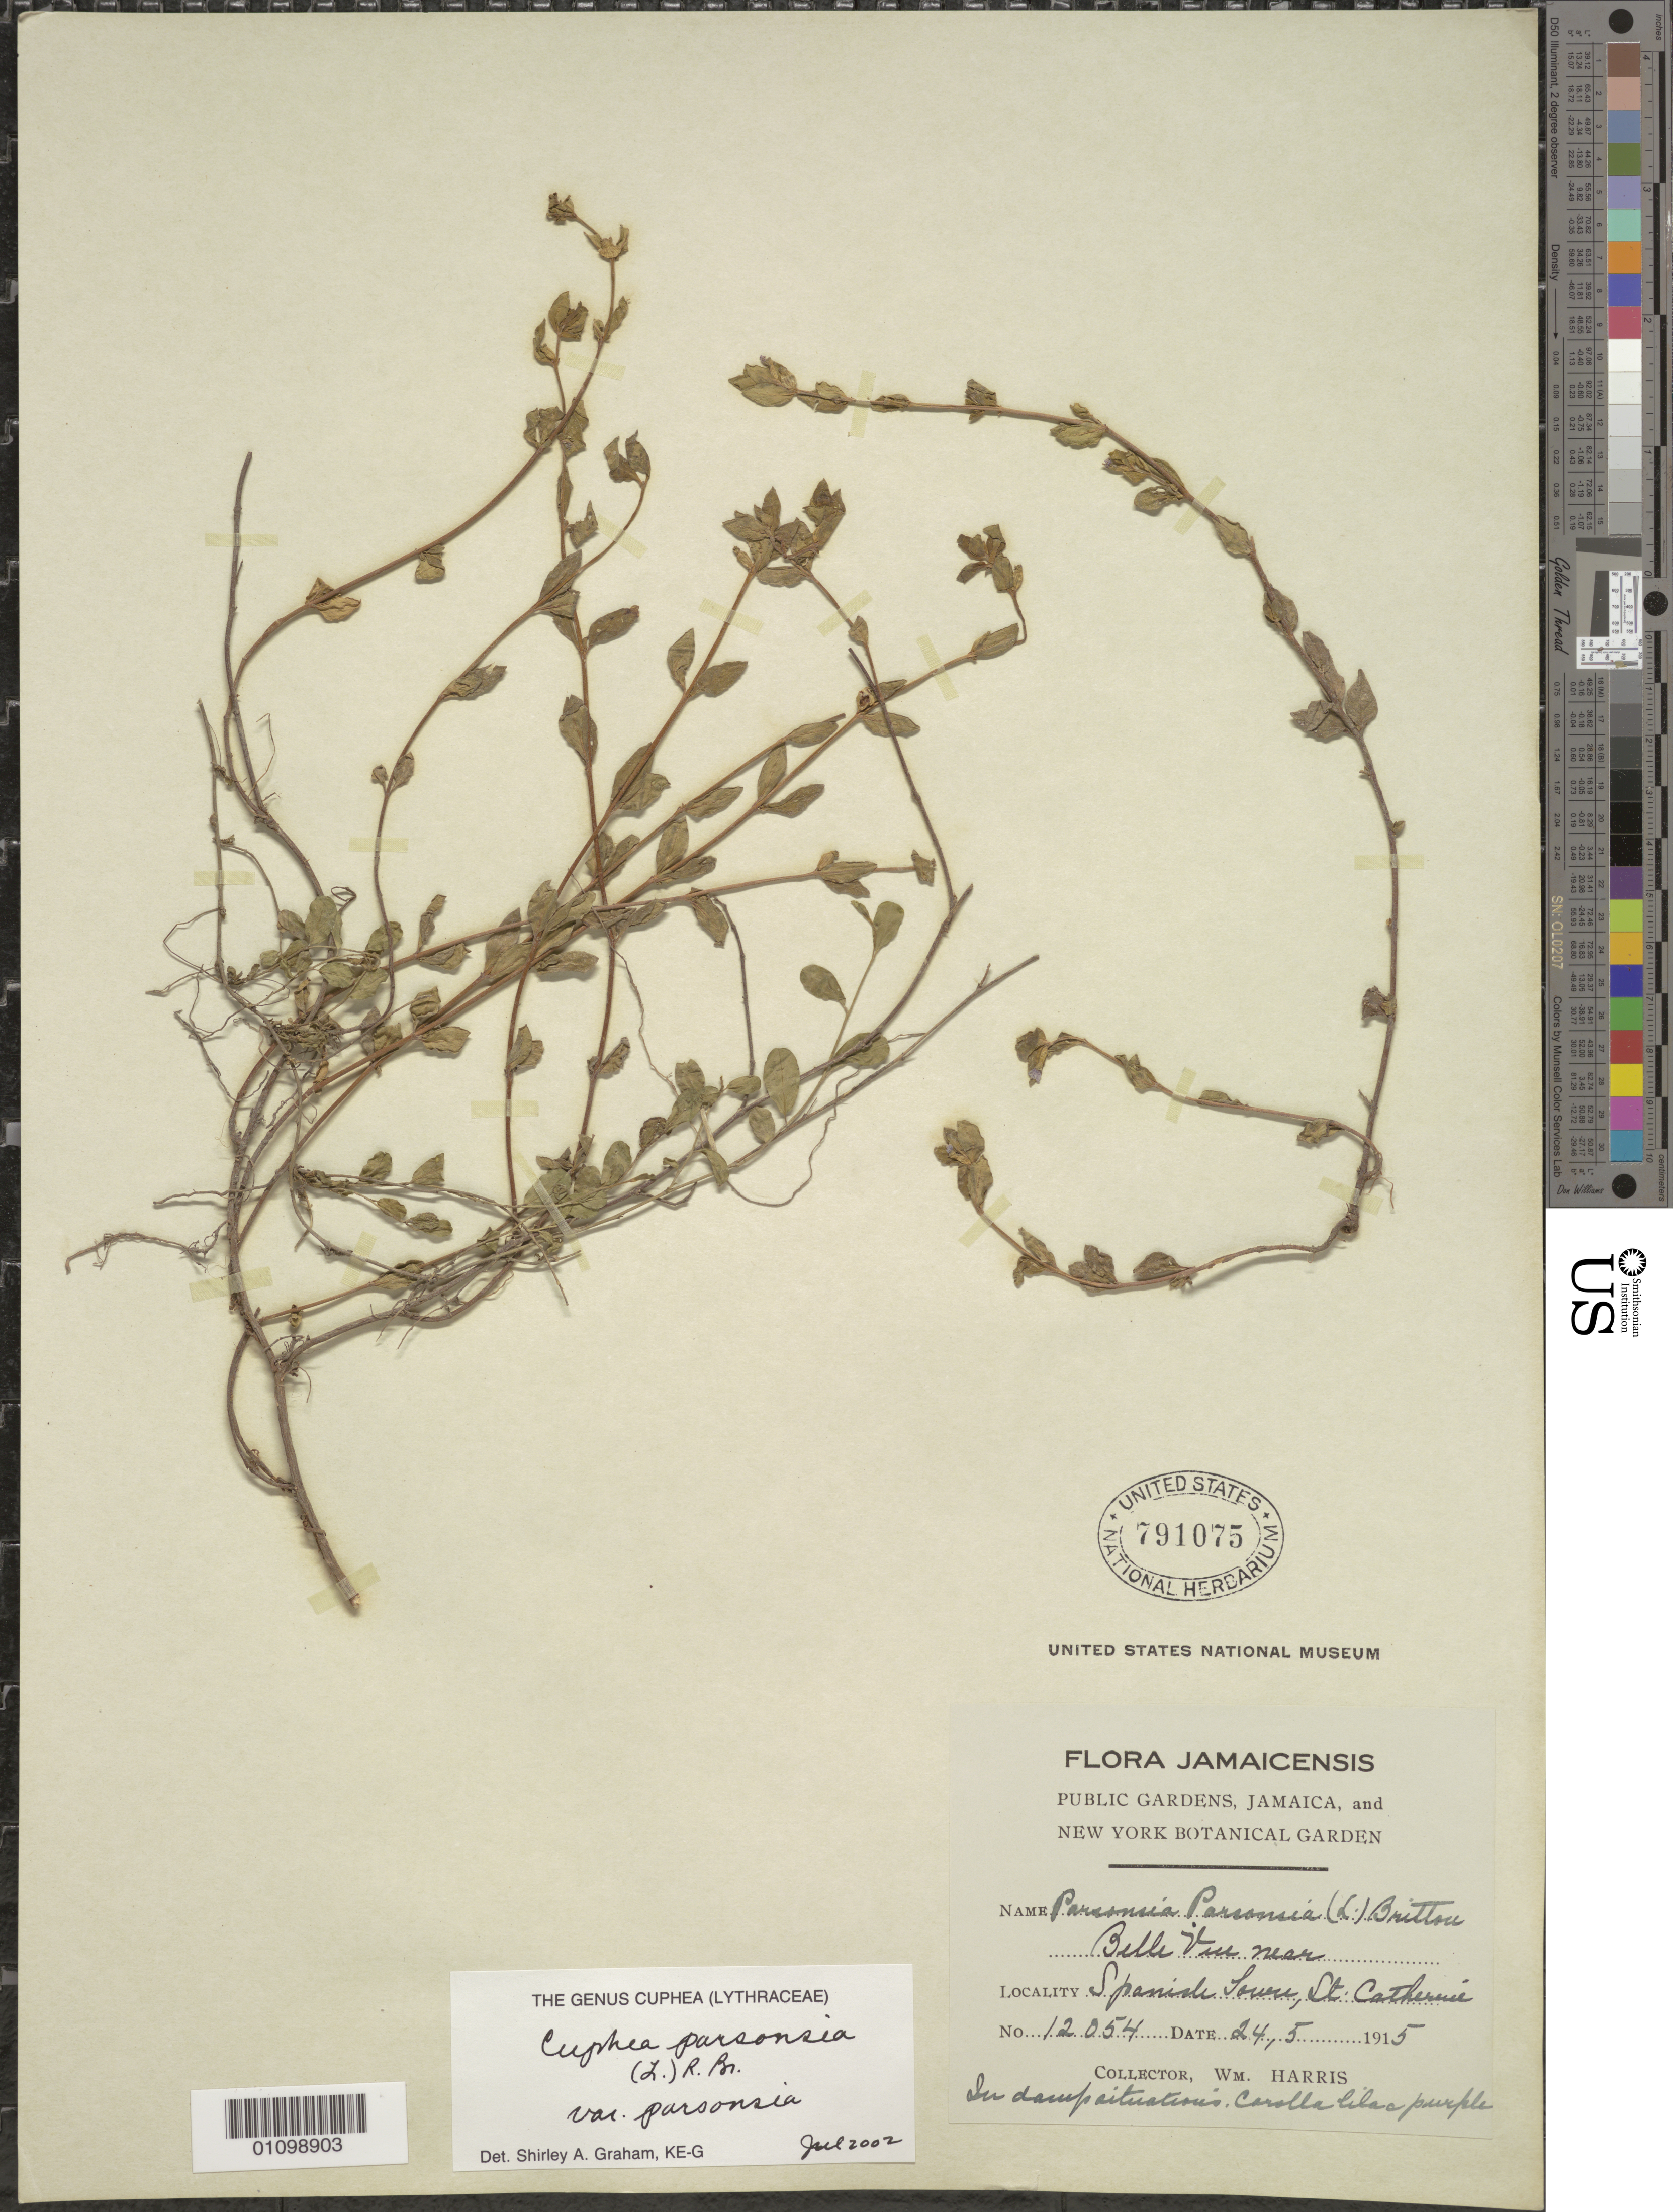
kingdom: Plantae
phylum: Tracheophyta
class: Magnoliopsida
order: Myrtales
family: Lythraceae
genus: Cuphea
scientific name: Cuphea parsonsia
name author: (L.) R. Br. ex Steud.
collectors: W. Harris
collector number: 12054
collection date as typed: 24 May 1915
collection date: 1915-05-24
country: Jamaica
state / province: Saint Catherine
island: Jamaica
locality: Belle Viu near Spanish Pouere.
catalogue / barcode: US 791075